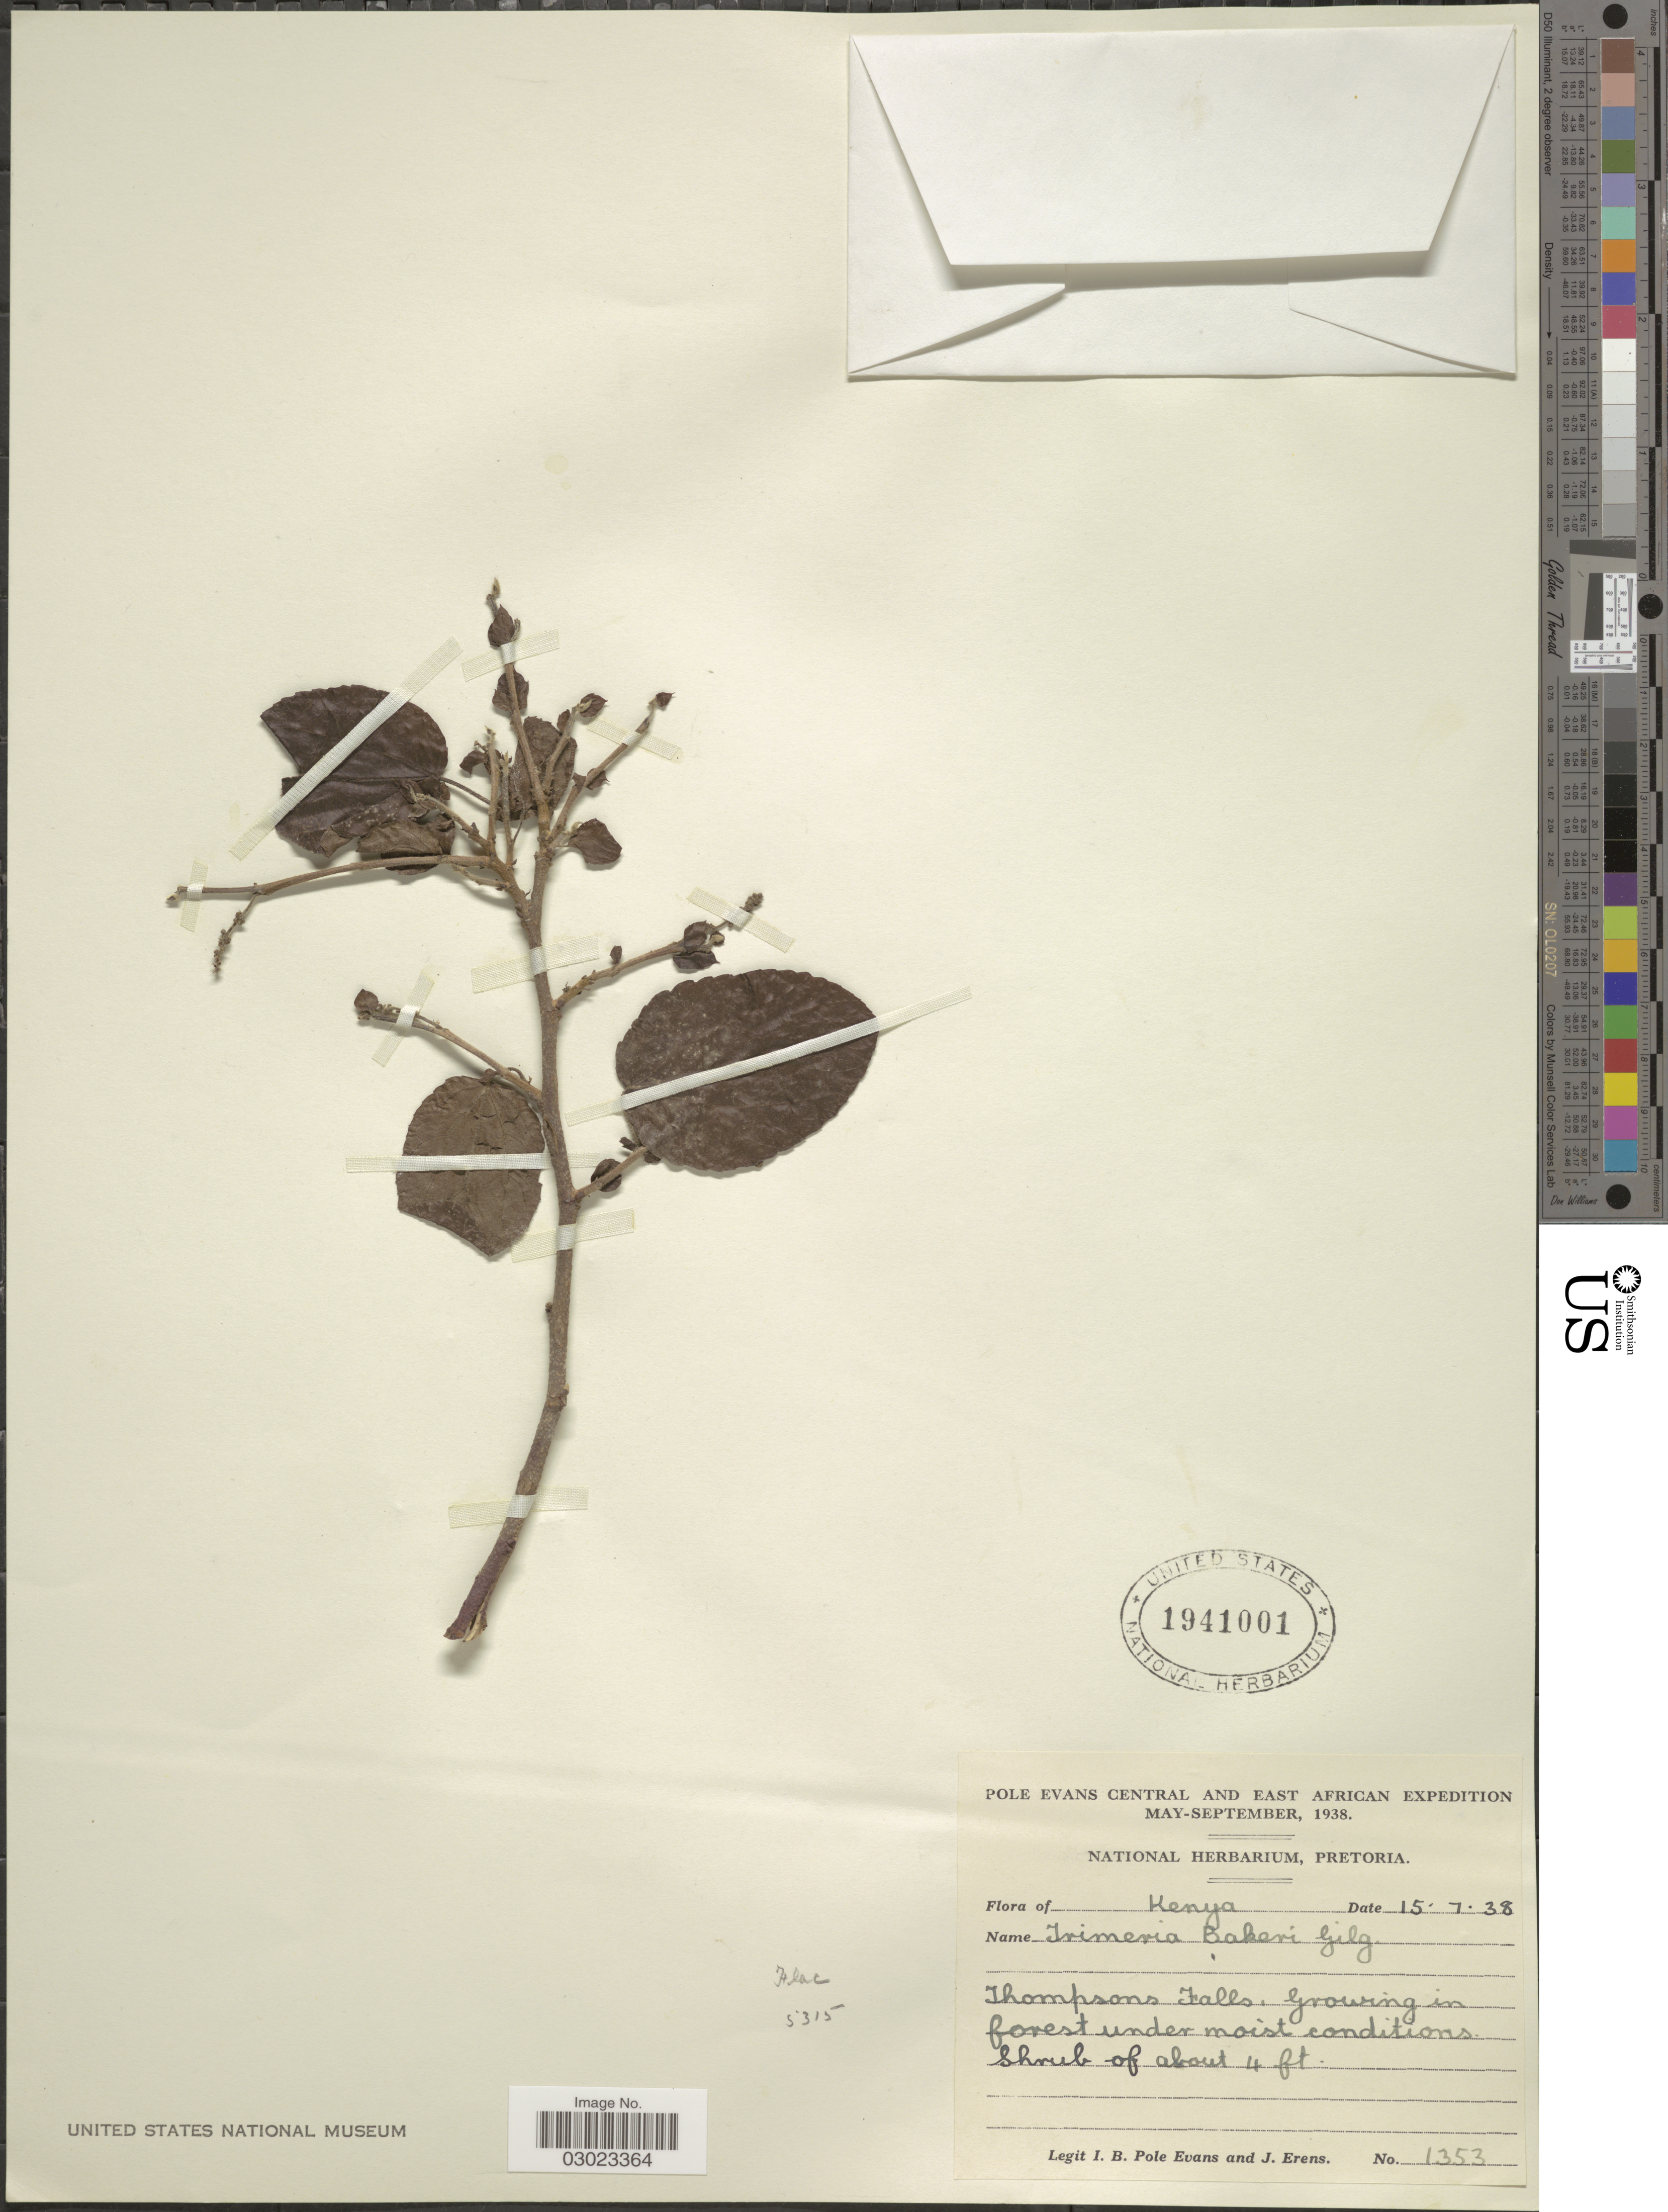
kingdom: Plantae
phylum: Tracheophyta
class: Magnoliopsida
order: Malpighiales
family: Salicaceae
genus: Trimeria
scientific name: Trimeria bakeri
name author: Gilg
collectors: I. B. Pole-Evans & J. Erens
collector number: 1353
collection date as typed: Transcribed d/m/y: 15/7/38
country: Kenya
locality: Central and East African, Thompsons Falls.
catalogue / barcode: US 1941001